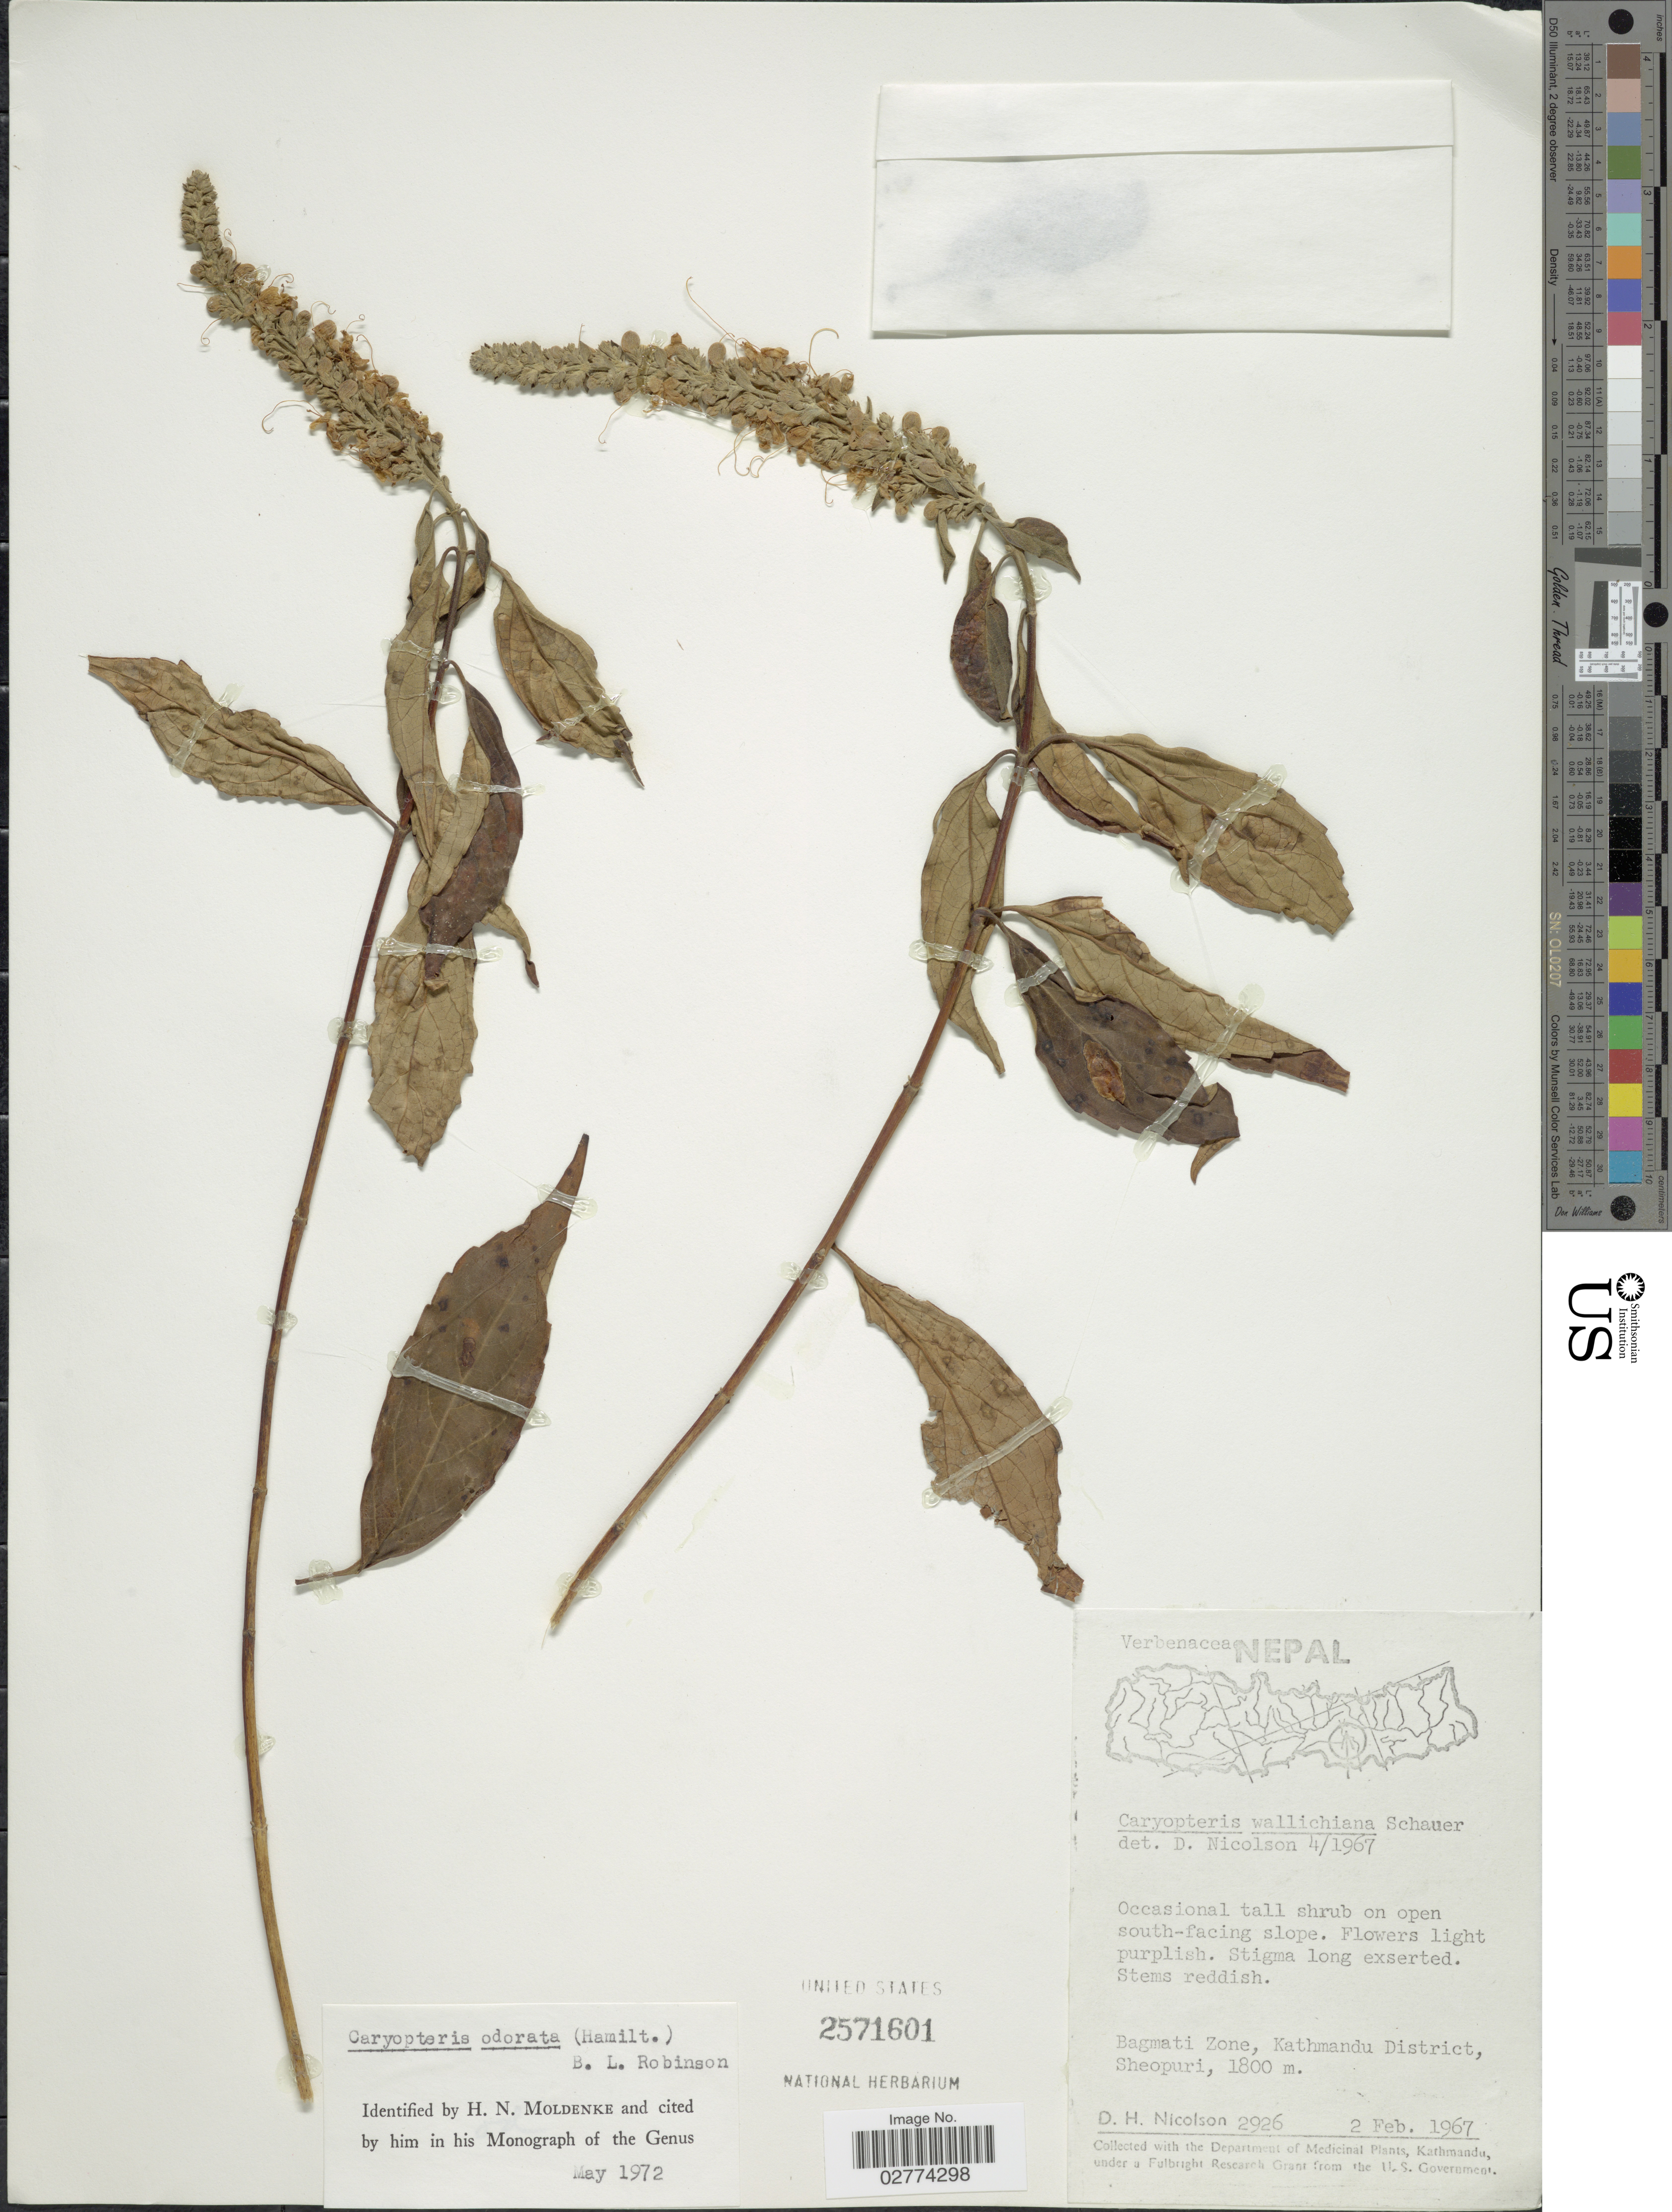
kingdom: Plantae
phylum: Tracheophyta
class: Magnoliopsida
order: Lamiales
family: Lamiaceae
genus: Caryopteris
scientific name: Caryopteris odorata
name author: (D. Don) B.L. Rob.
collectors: D. H. Nicolson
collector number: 2926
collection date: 1967-02-02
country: Nepal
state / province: Bagmati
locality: Bagmati Zone, Kathmandu District, Sheopuri.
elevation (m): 1800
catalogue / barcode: US 2571601